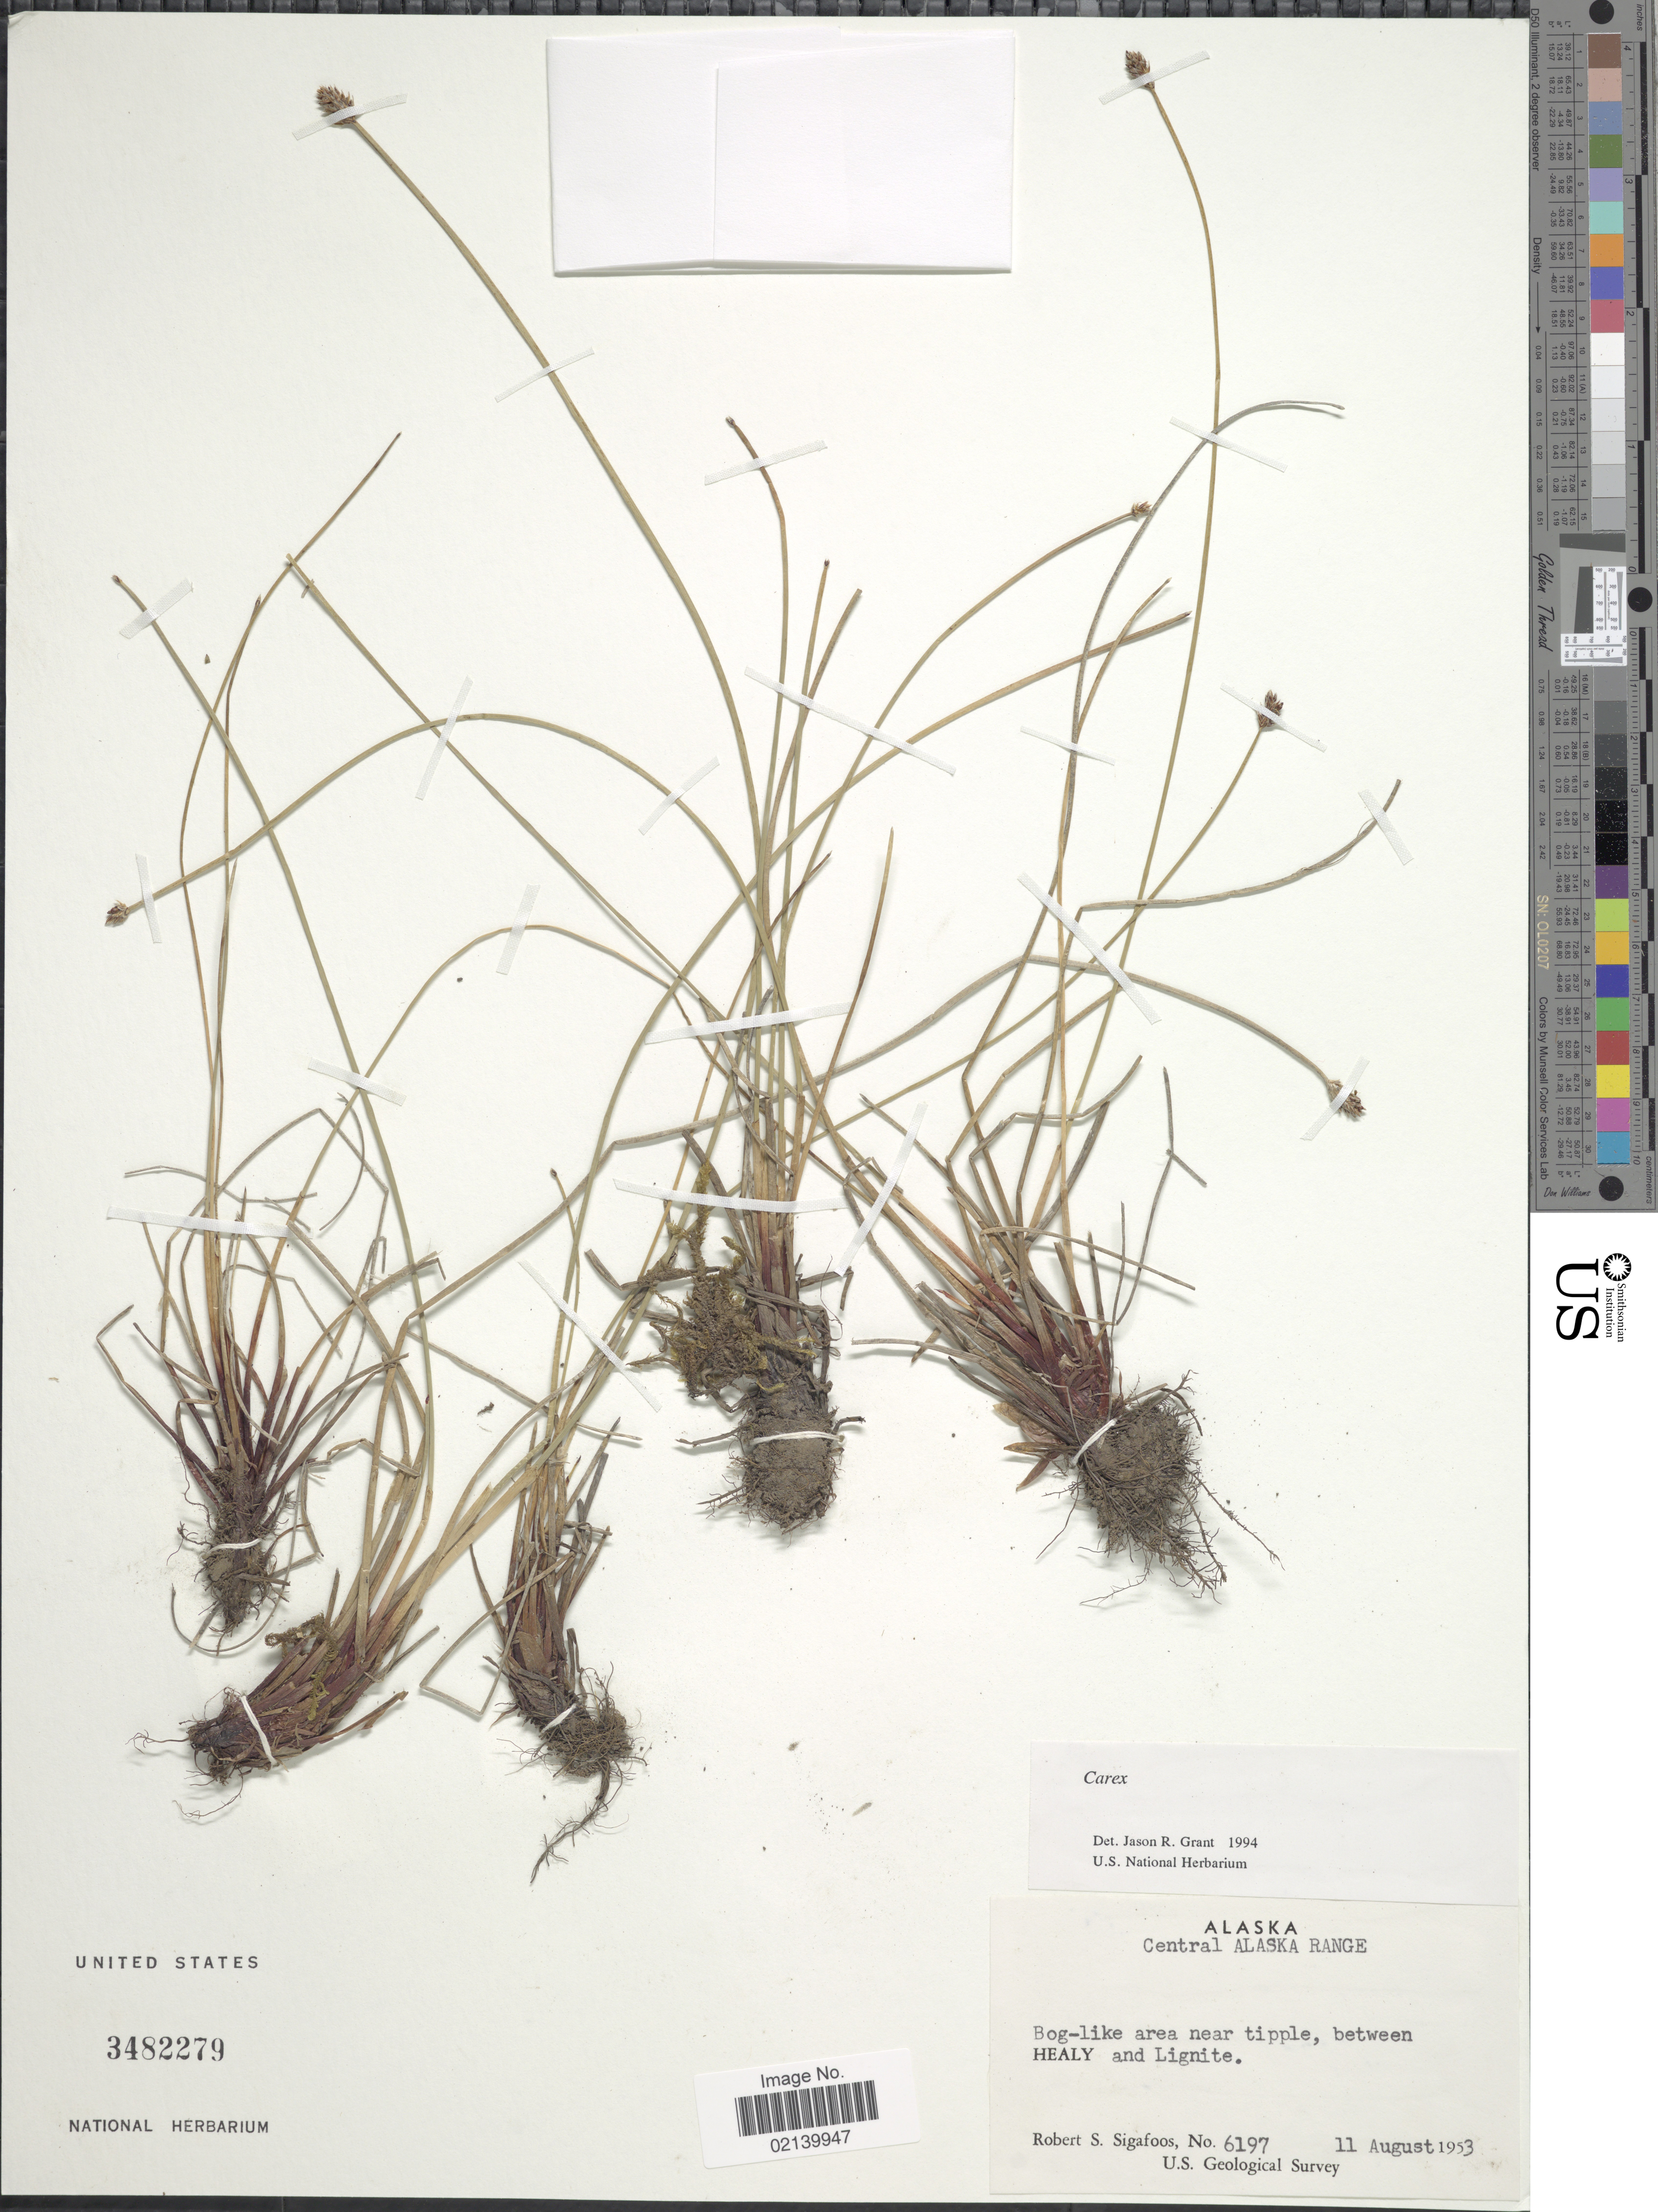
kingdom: Plantae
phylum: Tracheophyta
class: Liliopsida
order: Poales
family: Cyperaceae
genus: Carex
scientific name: Carex sp.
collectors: R. Sigafoos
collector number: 6197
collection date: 1953-08-11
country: United States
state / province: Alaska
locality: Central Alaska Range, Bog-like area near tipple, between Healy and Lignite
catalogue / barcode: US 3482279